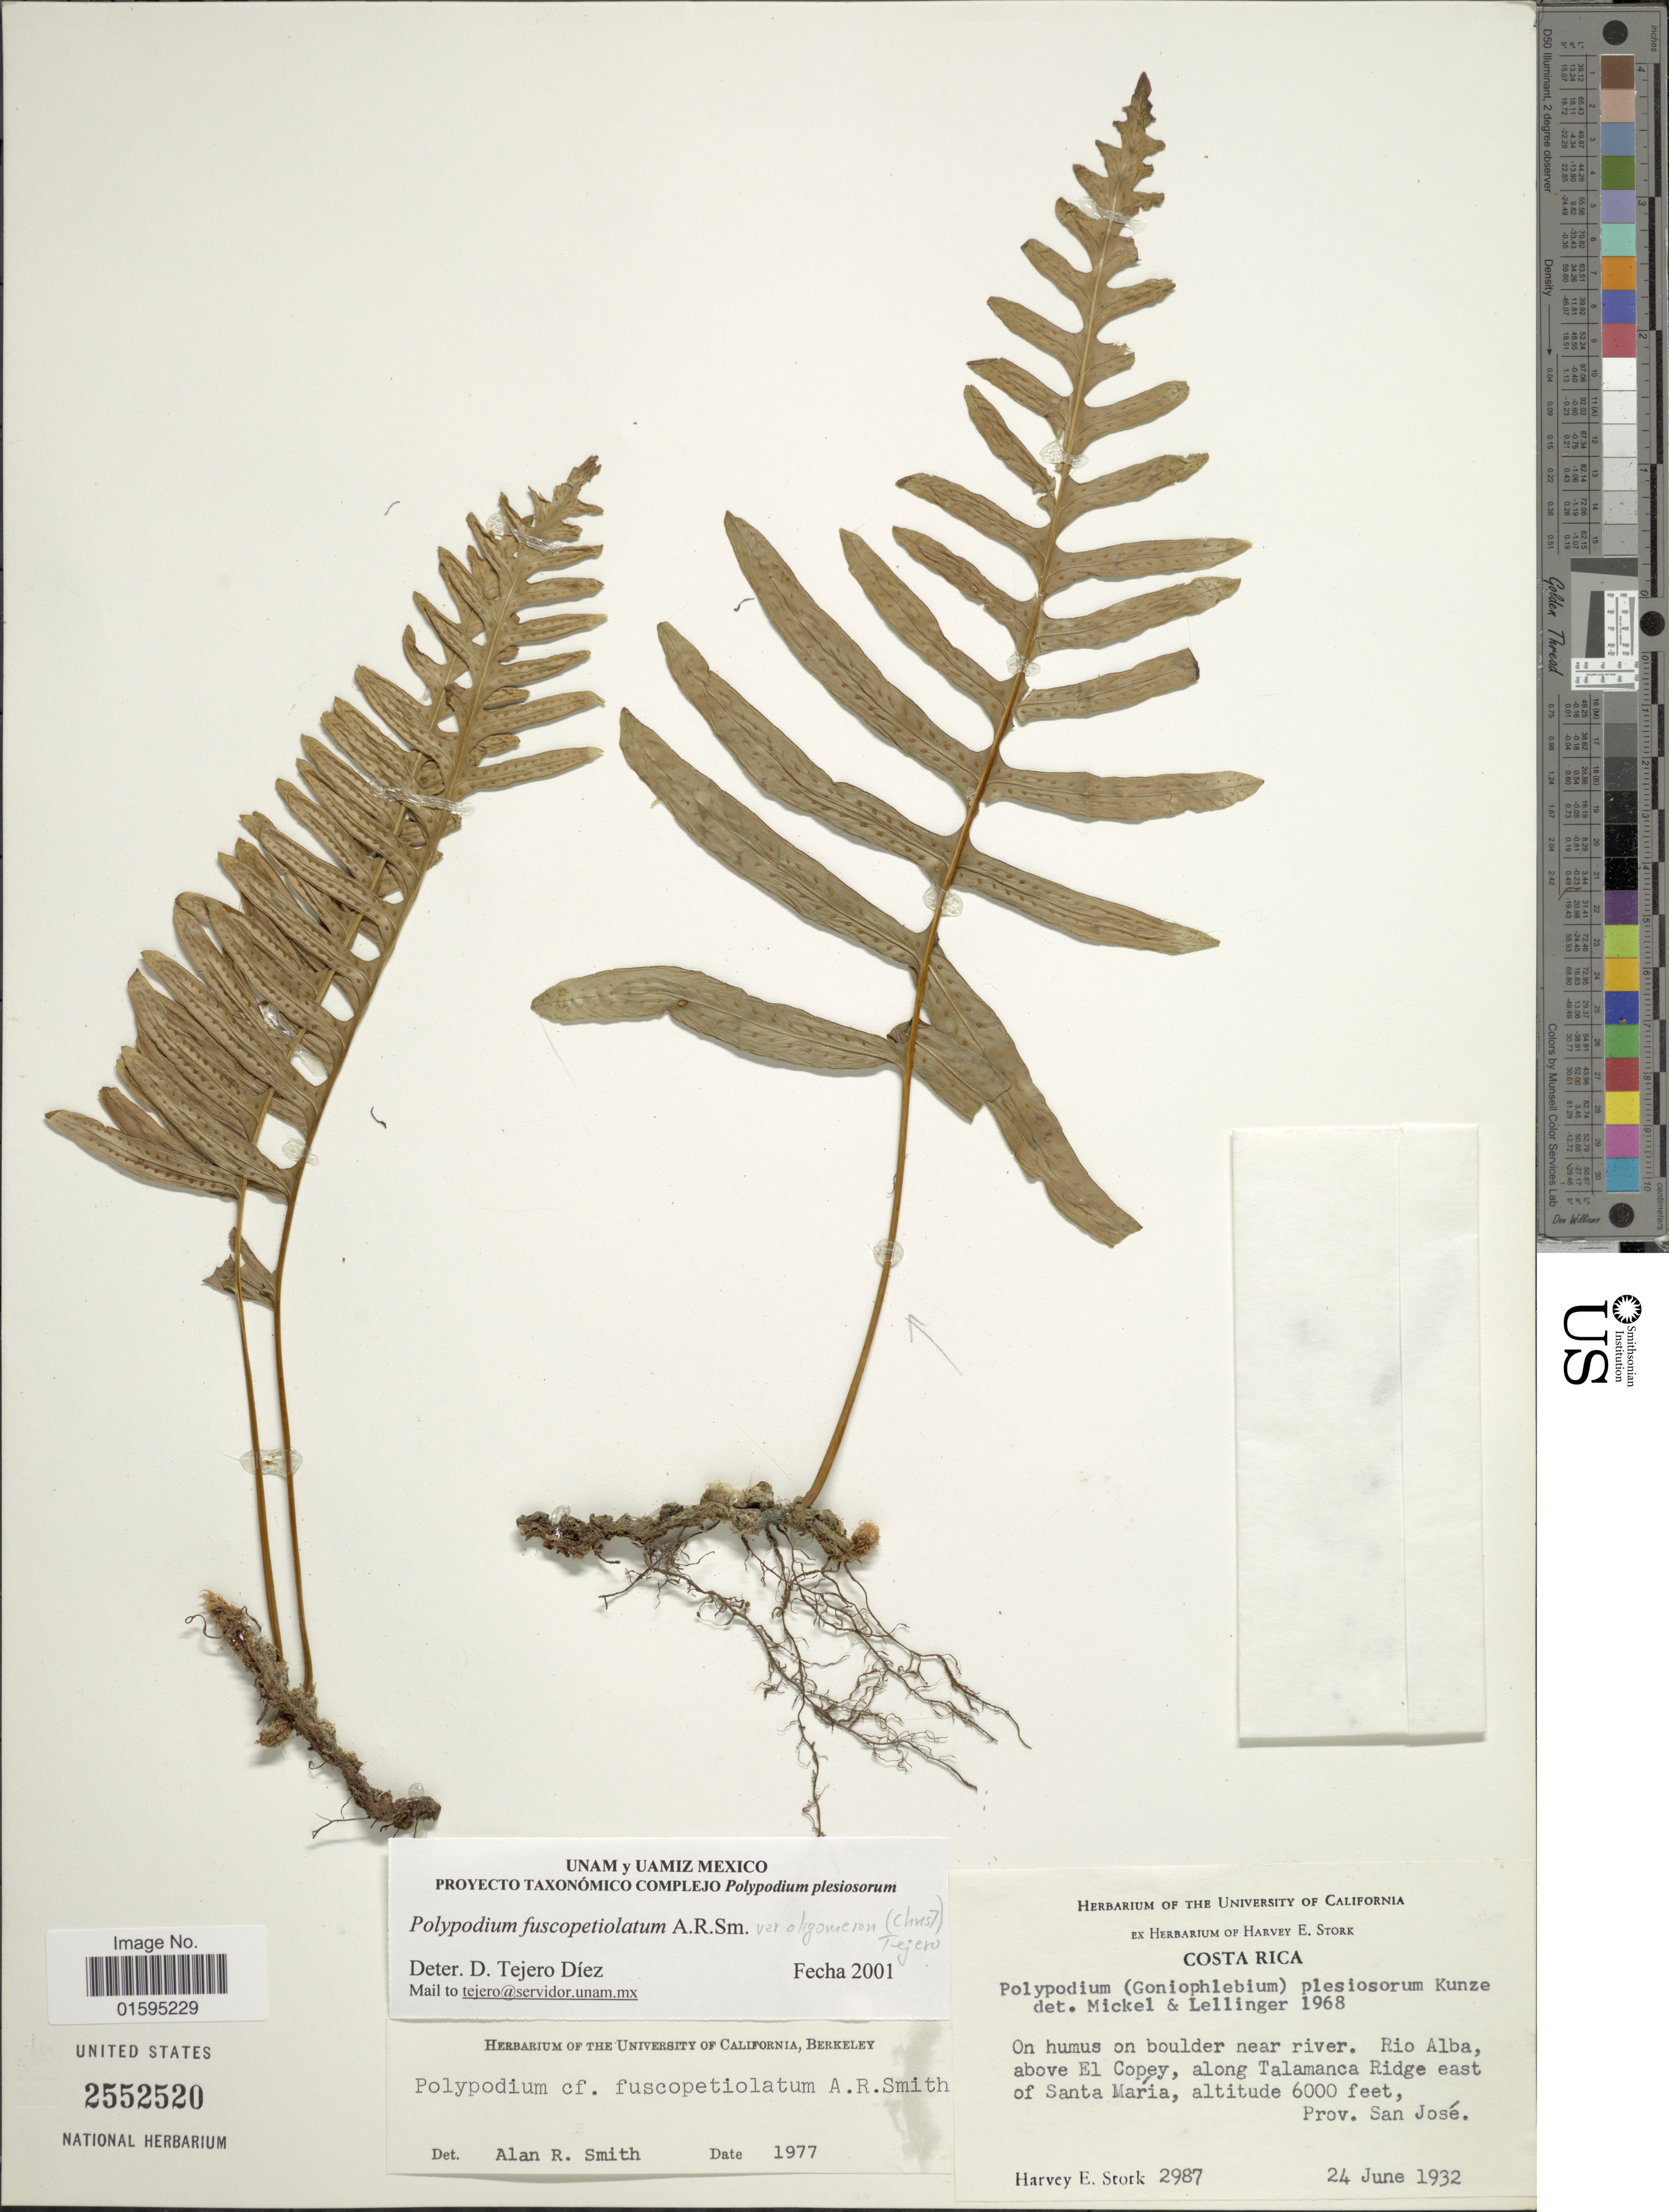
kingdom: Plantae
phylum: Tracheophyta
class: Polypodiopsida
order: Polypodiales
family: Polypodiaceae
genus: Polypodium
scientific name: Polypodium fuscopetiolatum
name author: A.R. Sm.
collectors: H. E. Stork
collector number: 2987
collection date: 1932-06-24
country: Costa Rica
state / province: San José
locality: On humus on boulder near river. Rio Alba, above El Copey, along Talamanca Ridge east of Santa Maria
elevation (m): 1829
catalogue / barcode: US 2552520